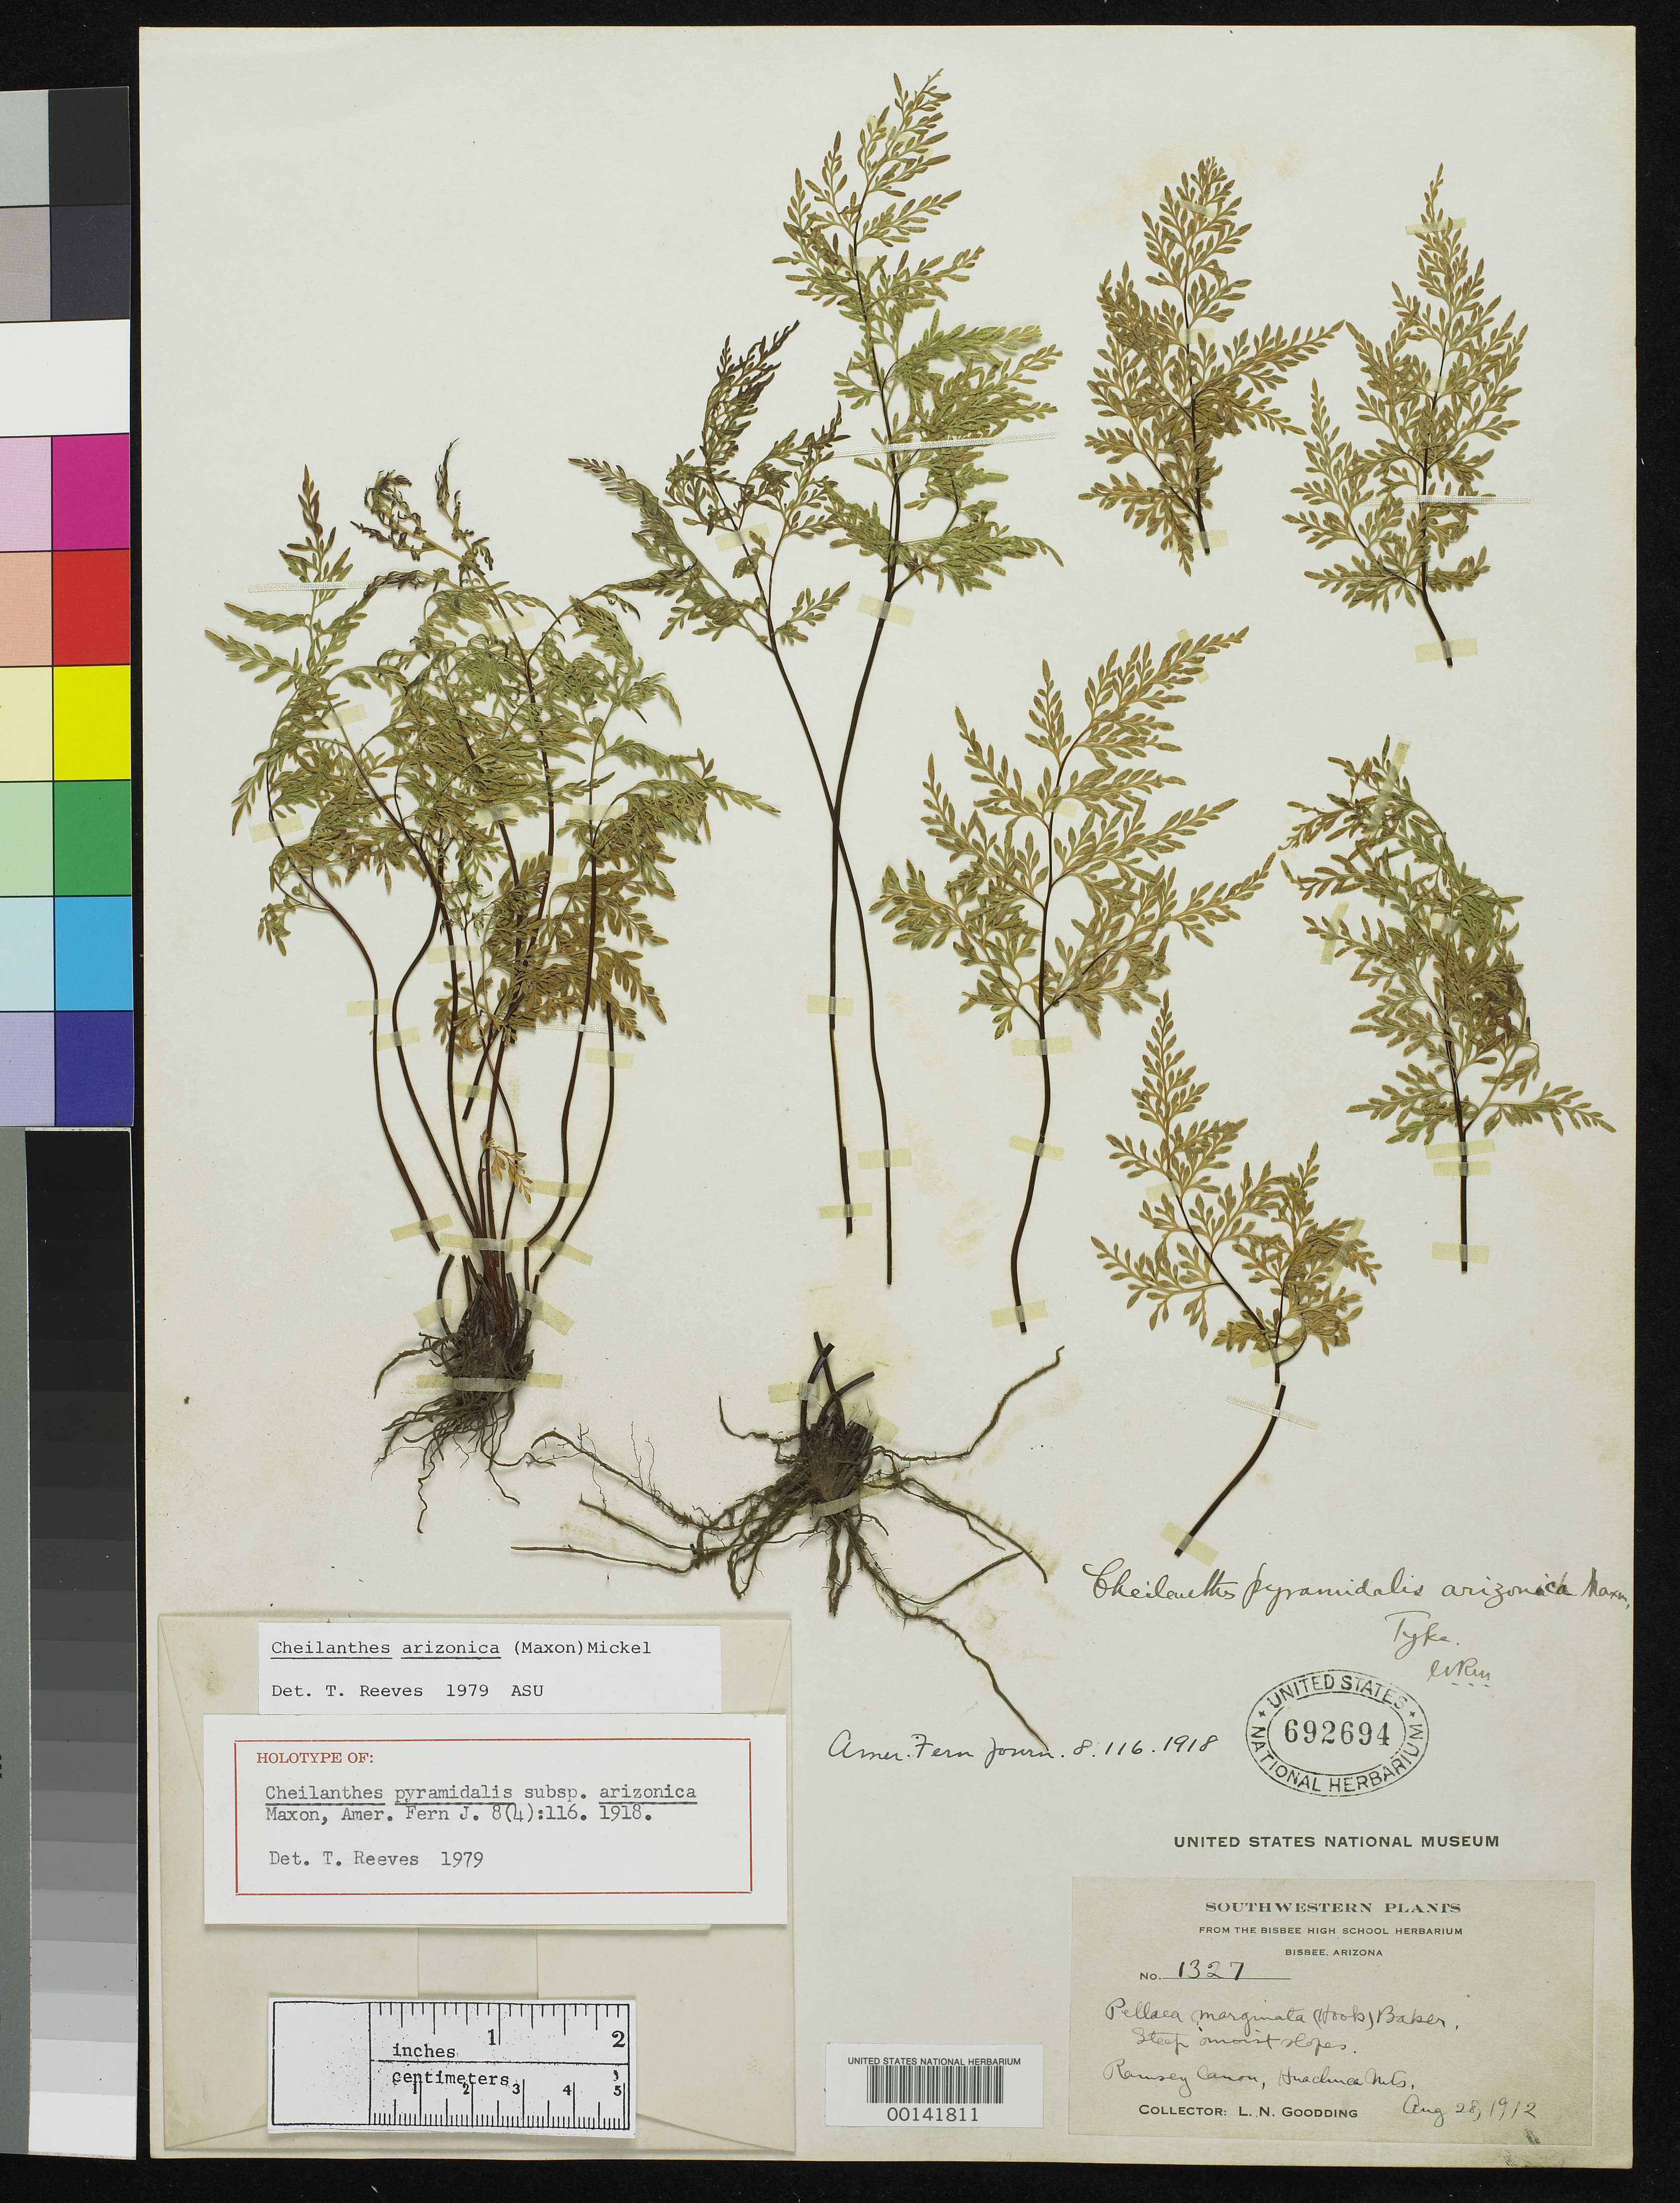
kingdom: Plantae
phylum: Tracheophyta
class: Polypodiopsida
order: Polypodiales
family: Pteridaceae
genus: Cheilanthes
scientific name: Cheilanthes pyramidalis subsp. arizonica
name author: Maxon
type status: Holotype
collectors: L. N. Goodding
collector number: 1327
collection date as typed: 28 Aug 1912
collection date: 1912-08-28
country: United States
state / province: Arizona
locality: Ramsey Canon, Huachua mountains.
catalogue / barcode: US 692694